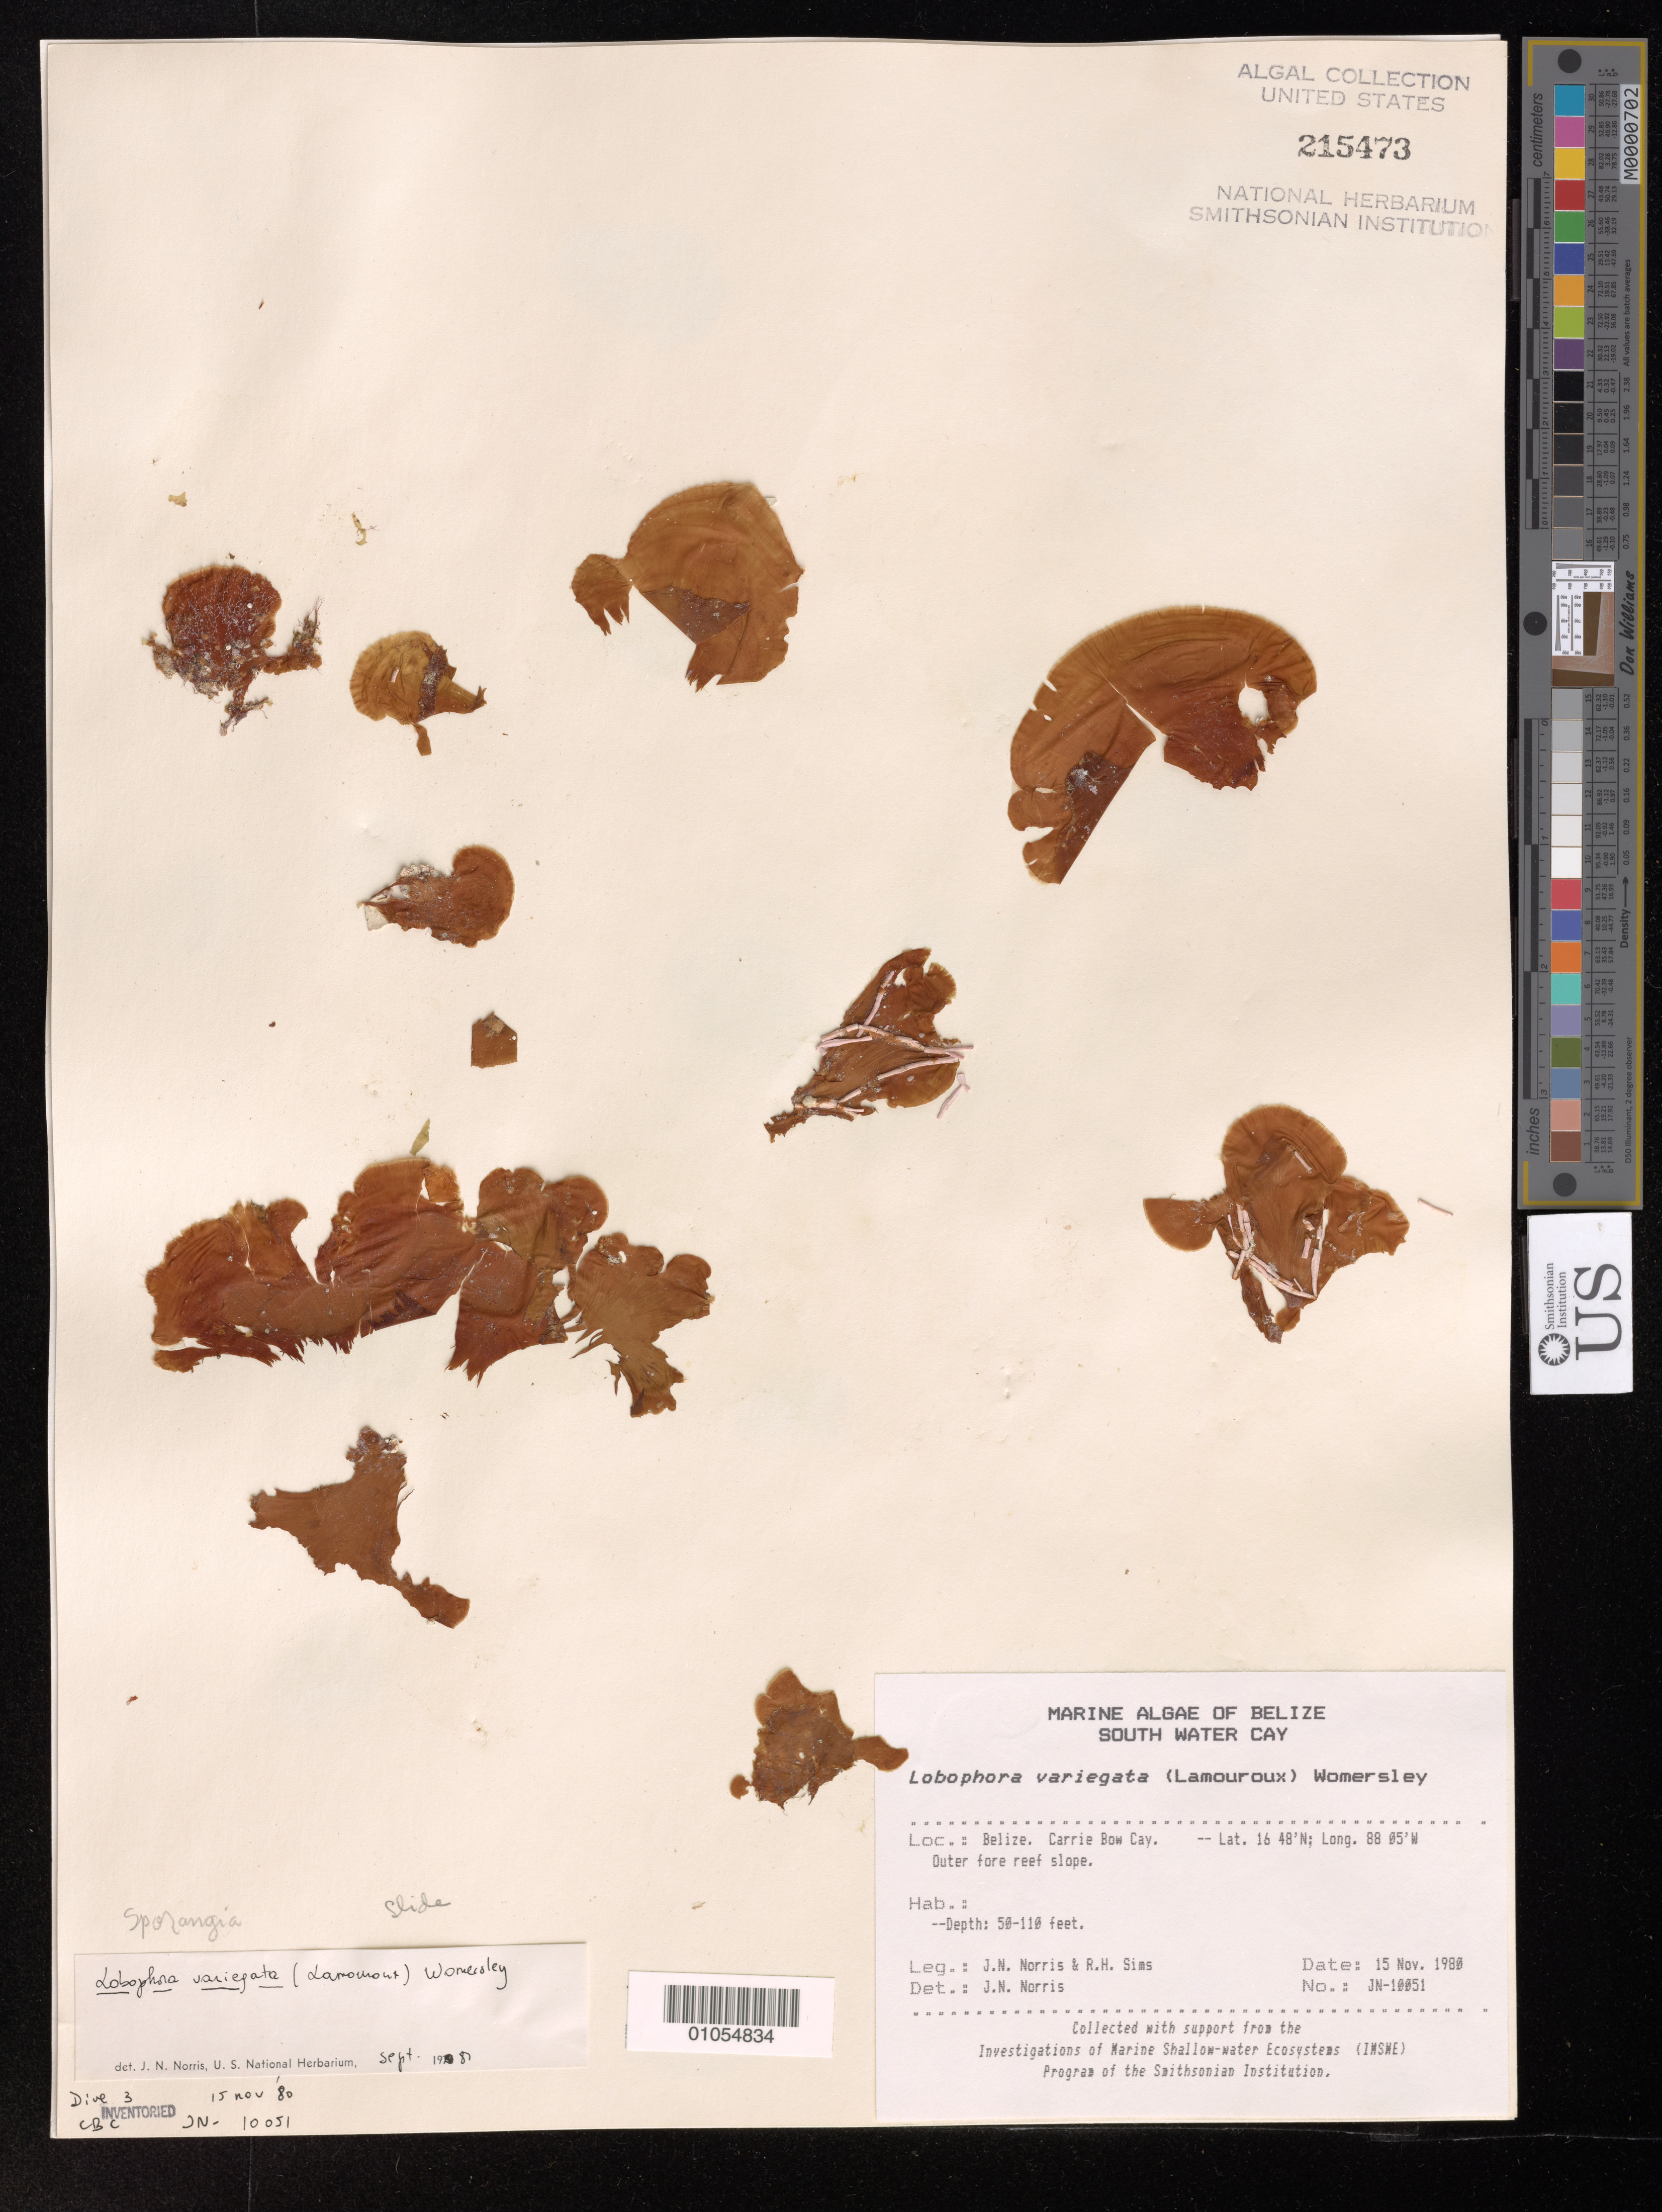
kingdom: Chromista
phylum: Ochrophyta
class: Phaeophyceae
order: Dictyotales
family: Dictyotaceae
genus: Lobophora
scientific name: Lobophora variegata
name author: (J.V.Lamouroux) Womersley & E.C. Oliveira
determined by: Norris, James N.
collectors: J. N. Norris & R. H. Sims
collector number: JN-10051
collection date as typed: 15 Nov 1980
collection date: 1980-11-15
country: Belize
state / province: Stann Creek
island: Carrie Bow Cay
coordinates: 16 48'N, 88 05'W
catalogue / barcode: US 215473